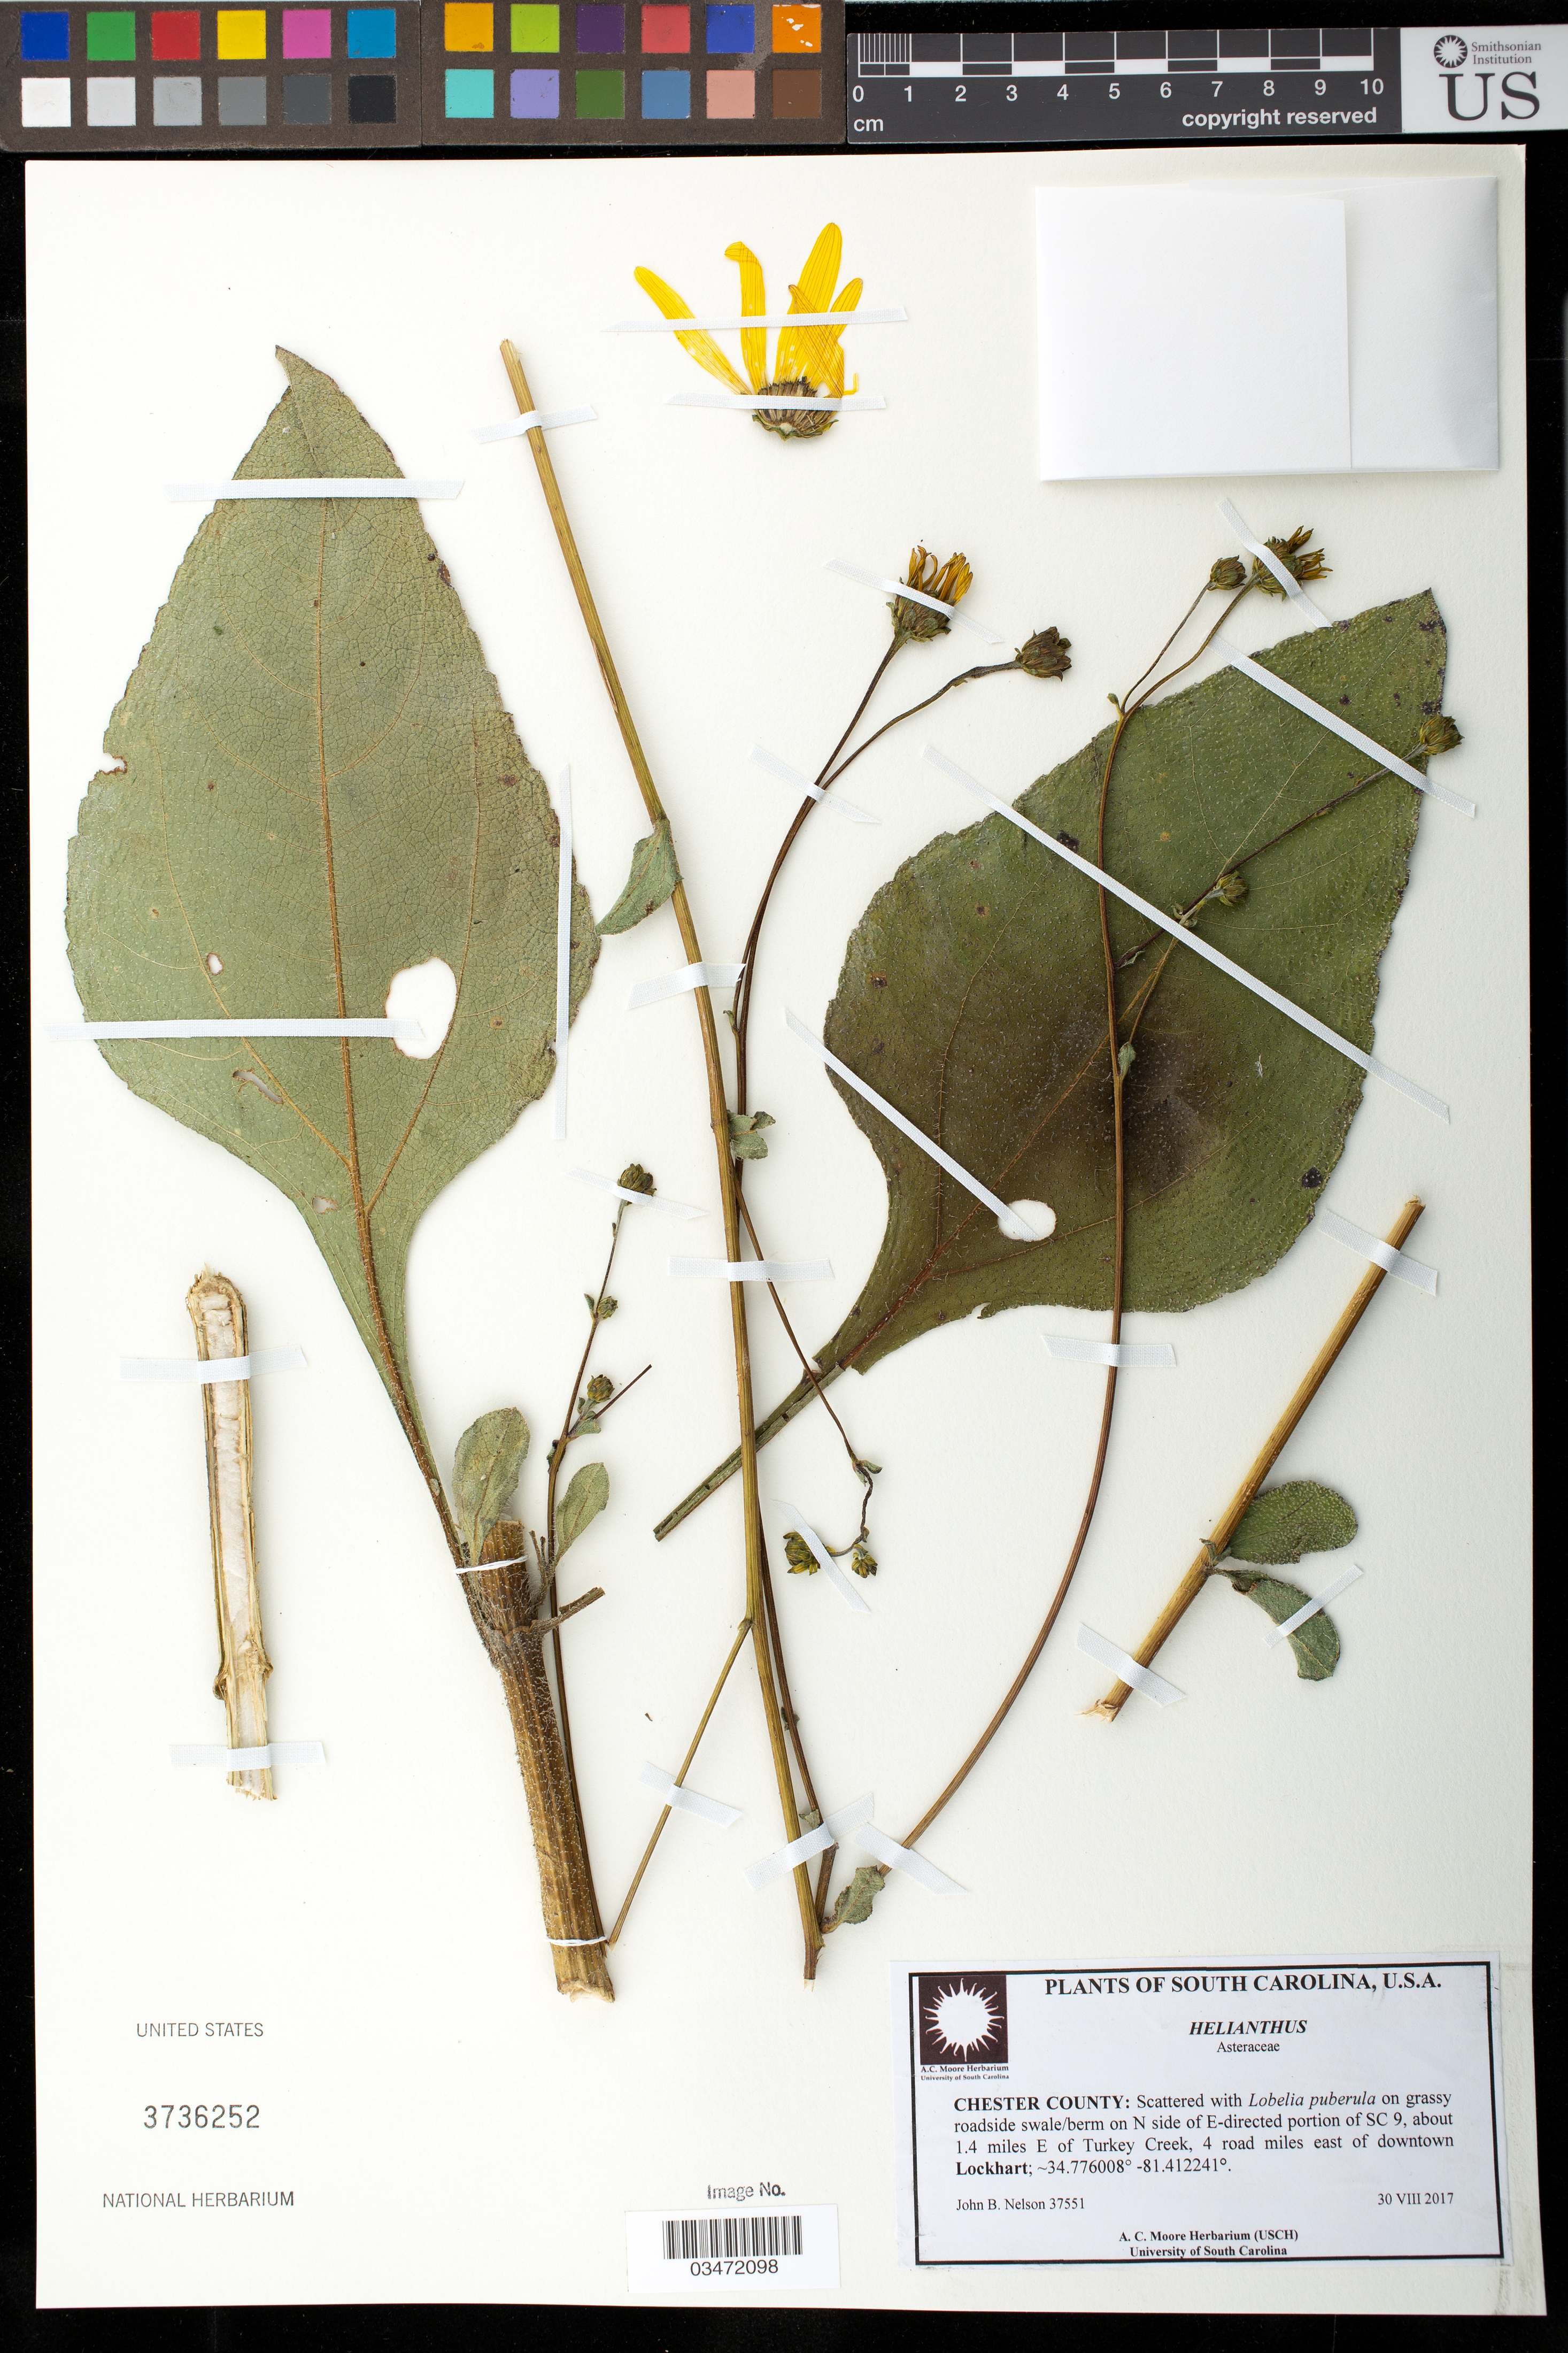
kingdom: Plantae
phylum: Tracheophyta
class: Magnoliopsida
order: Asterales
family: Asteraceae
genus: Helianthus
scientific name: Helianthus sp.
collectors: J. Nelson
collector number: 37551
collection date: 2017-08-30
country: United States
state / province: South Carolina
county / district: Chester County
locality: Turkey Creek, on N side of E-directed portion of SC 9, about 1.4 miles E of Turkey Creek, 4 road miles E of downtown Lockhart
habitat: Scattered with Lobelia puberula on grassy roadside swale/berm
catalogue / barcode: US 3736252